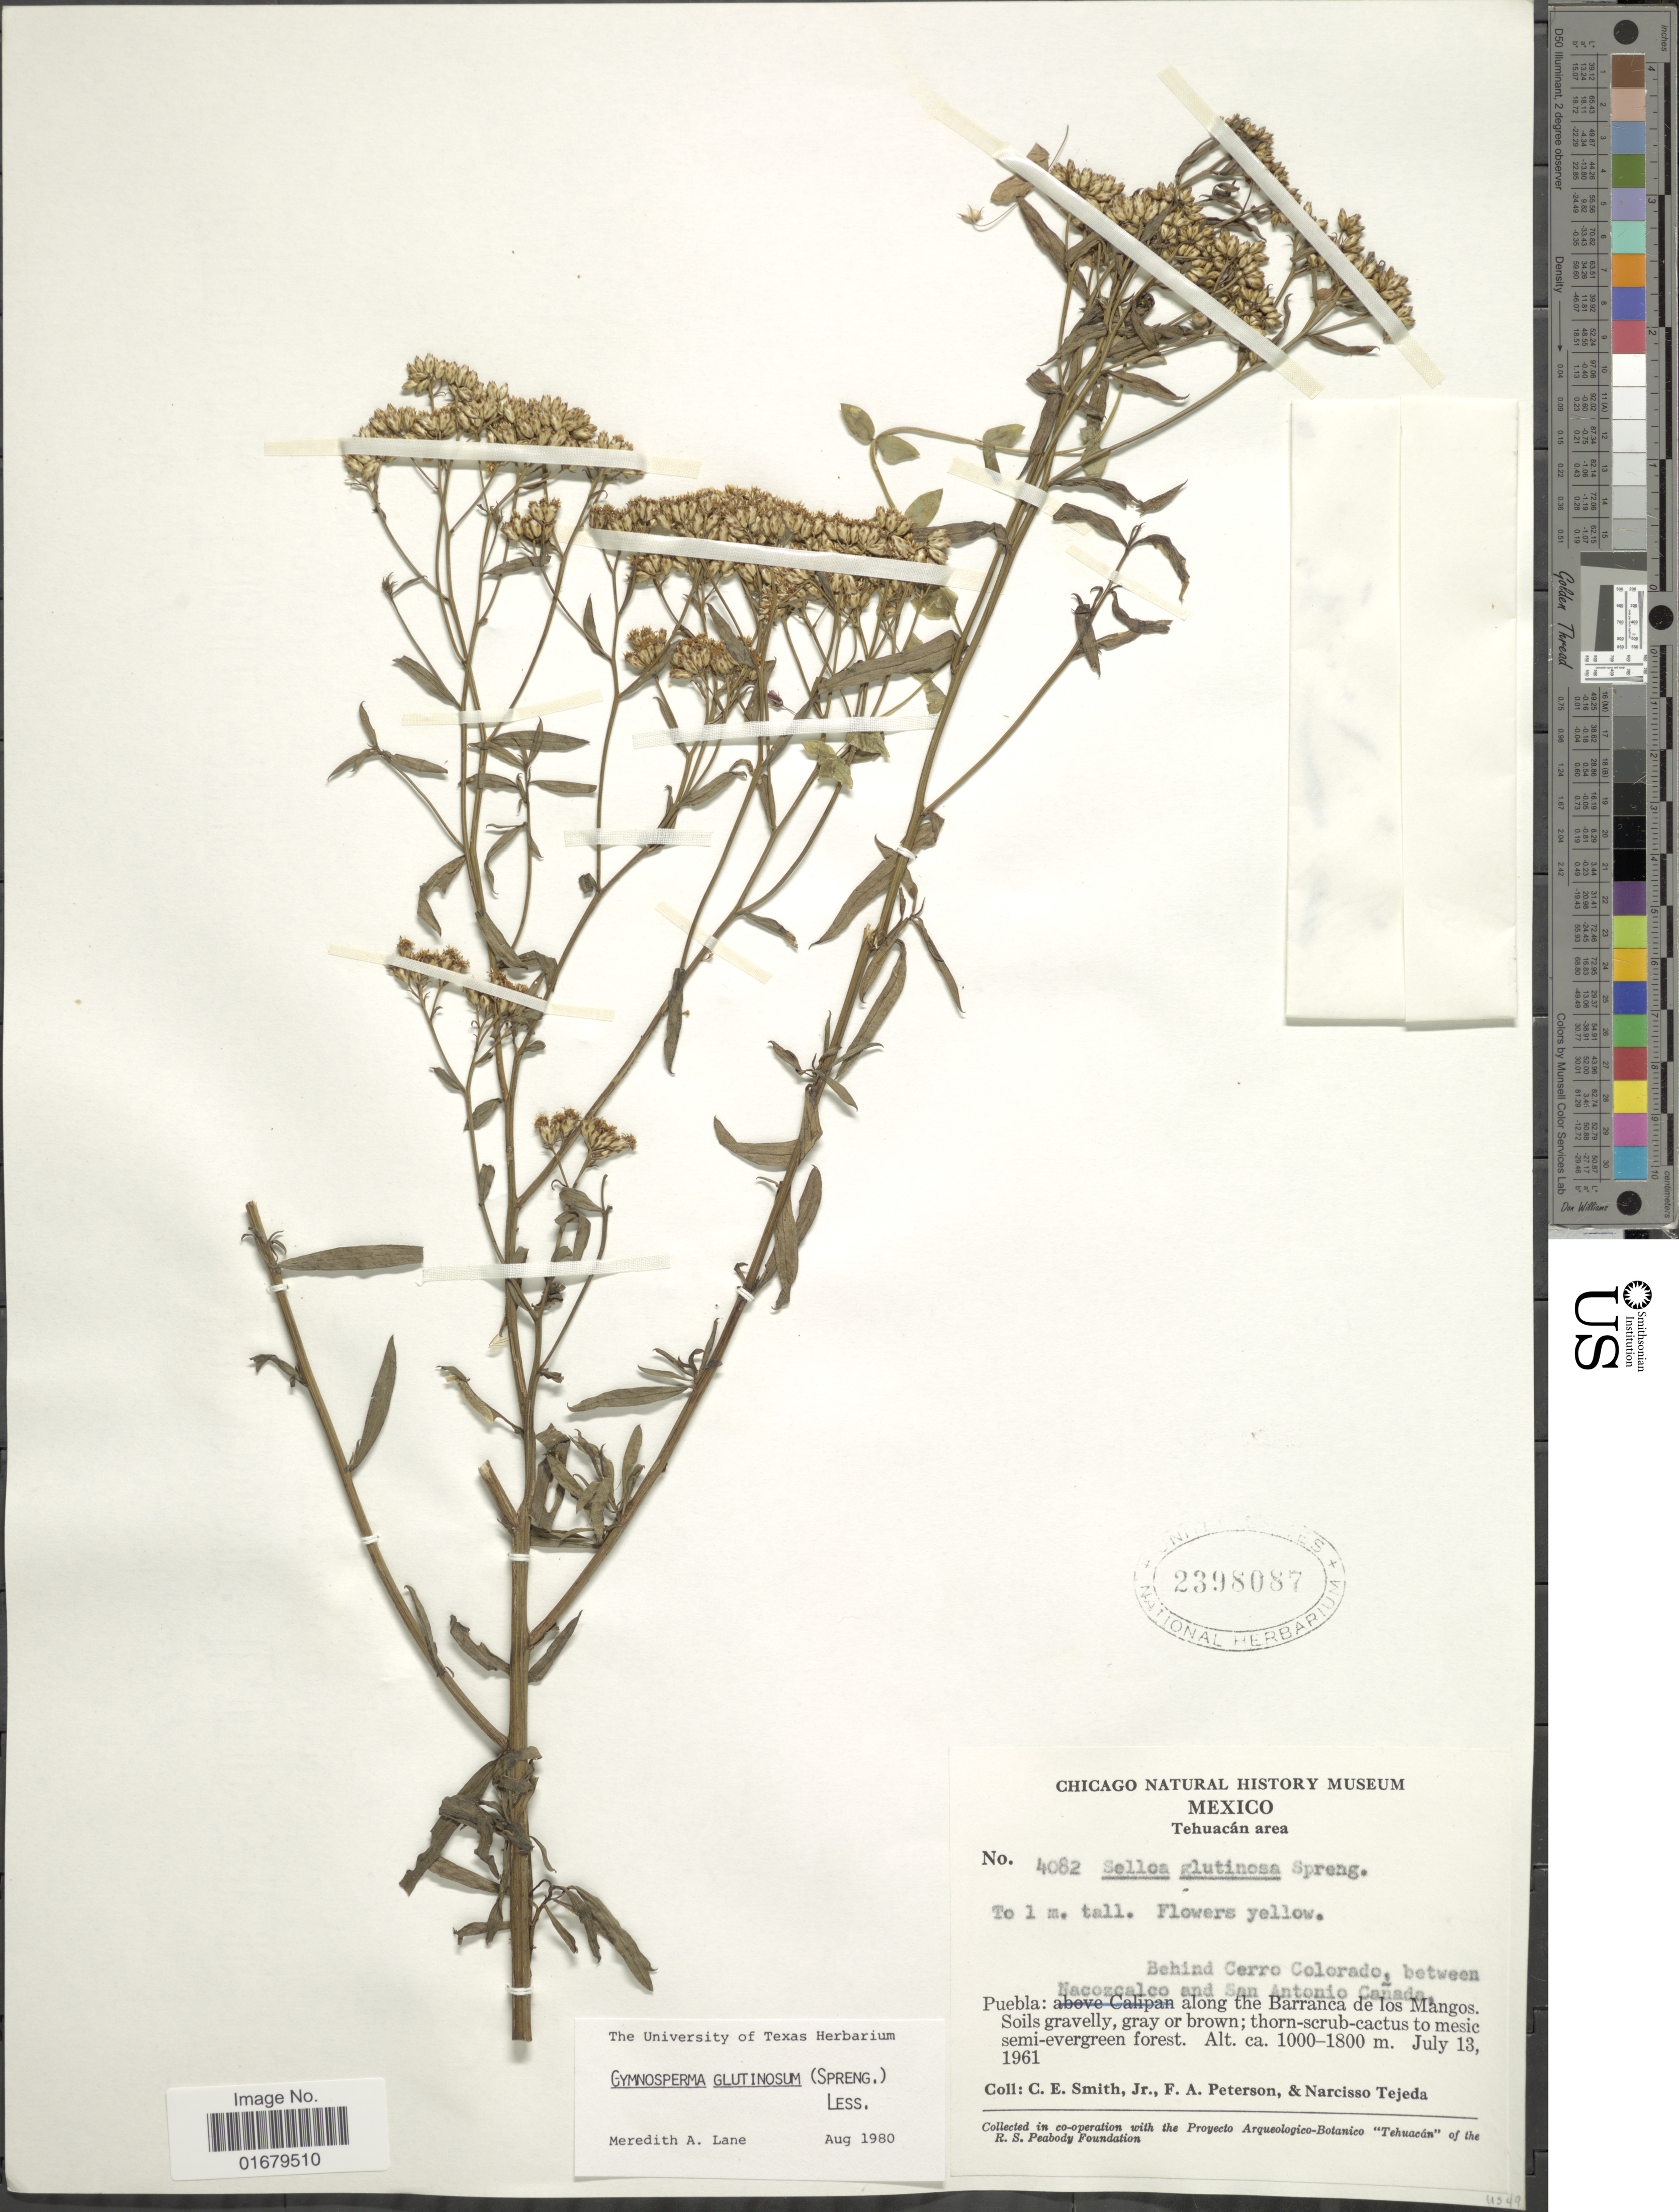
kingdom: Plantae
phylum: Tracheophyta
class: Magnoliopsida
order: Asterales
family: Asteraceae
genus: Gymnosperma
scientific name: Gymnosperma glutinosum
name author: (Spreng.) Less.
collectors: C. E. Smith Jr., F. A. Peterson & N. Tejeda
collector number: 4082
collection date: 1961-07-13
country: Mexico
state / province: Puebla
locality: Tehuacán area, Behind Cerro Colorado, between Nacozcalco and San Antonio Cañada, along the Barranca de los Mangos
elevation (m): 1000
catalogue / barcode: US 2398087